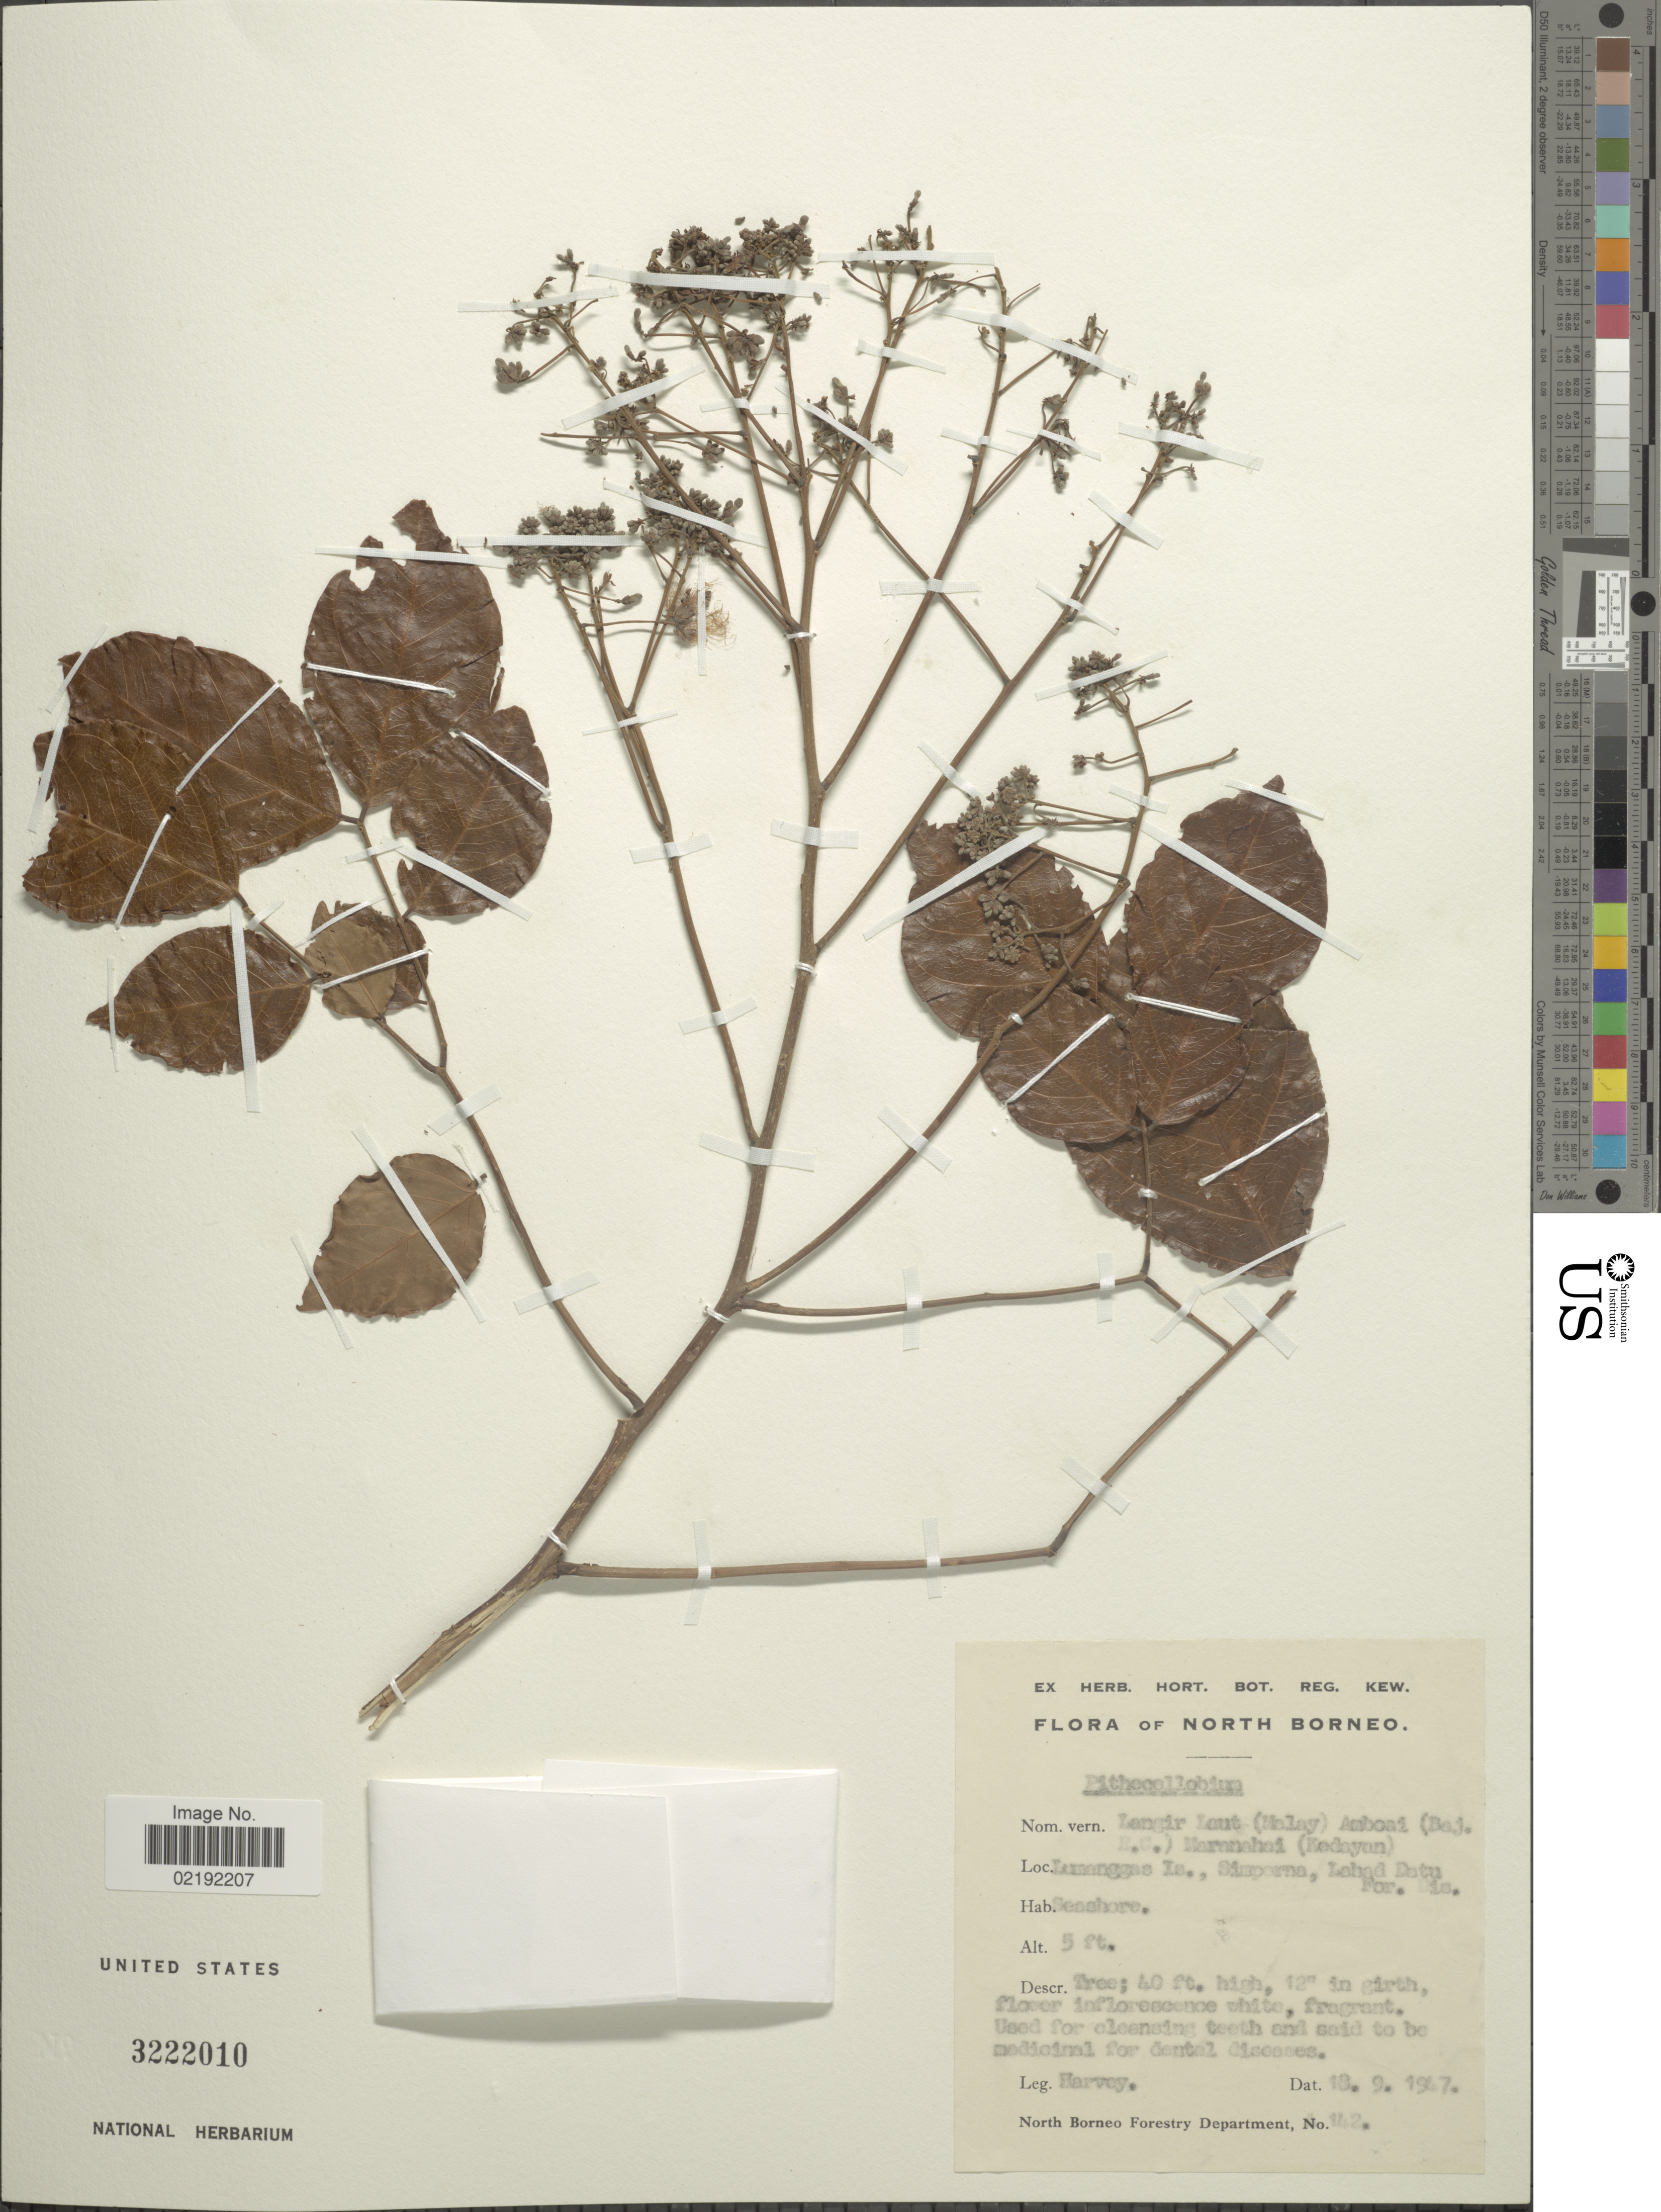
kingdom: Plantae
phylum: Tracheophyta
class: Magnoliopsida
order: Fabales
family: Fabaceae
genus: Pithecellobium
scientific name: Pithecellobium sp.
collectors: -. Harvey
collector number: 142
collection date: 1947-09-18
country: Malaysia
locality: North Borneo, Lumanggas Is., Simparna, Lahad Datu For. Dic. [interpreted]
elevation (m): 2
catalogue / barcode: US 3222010